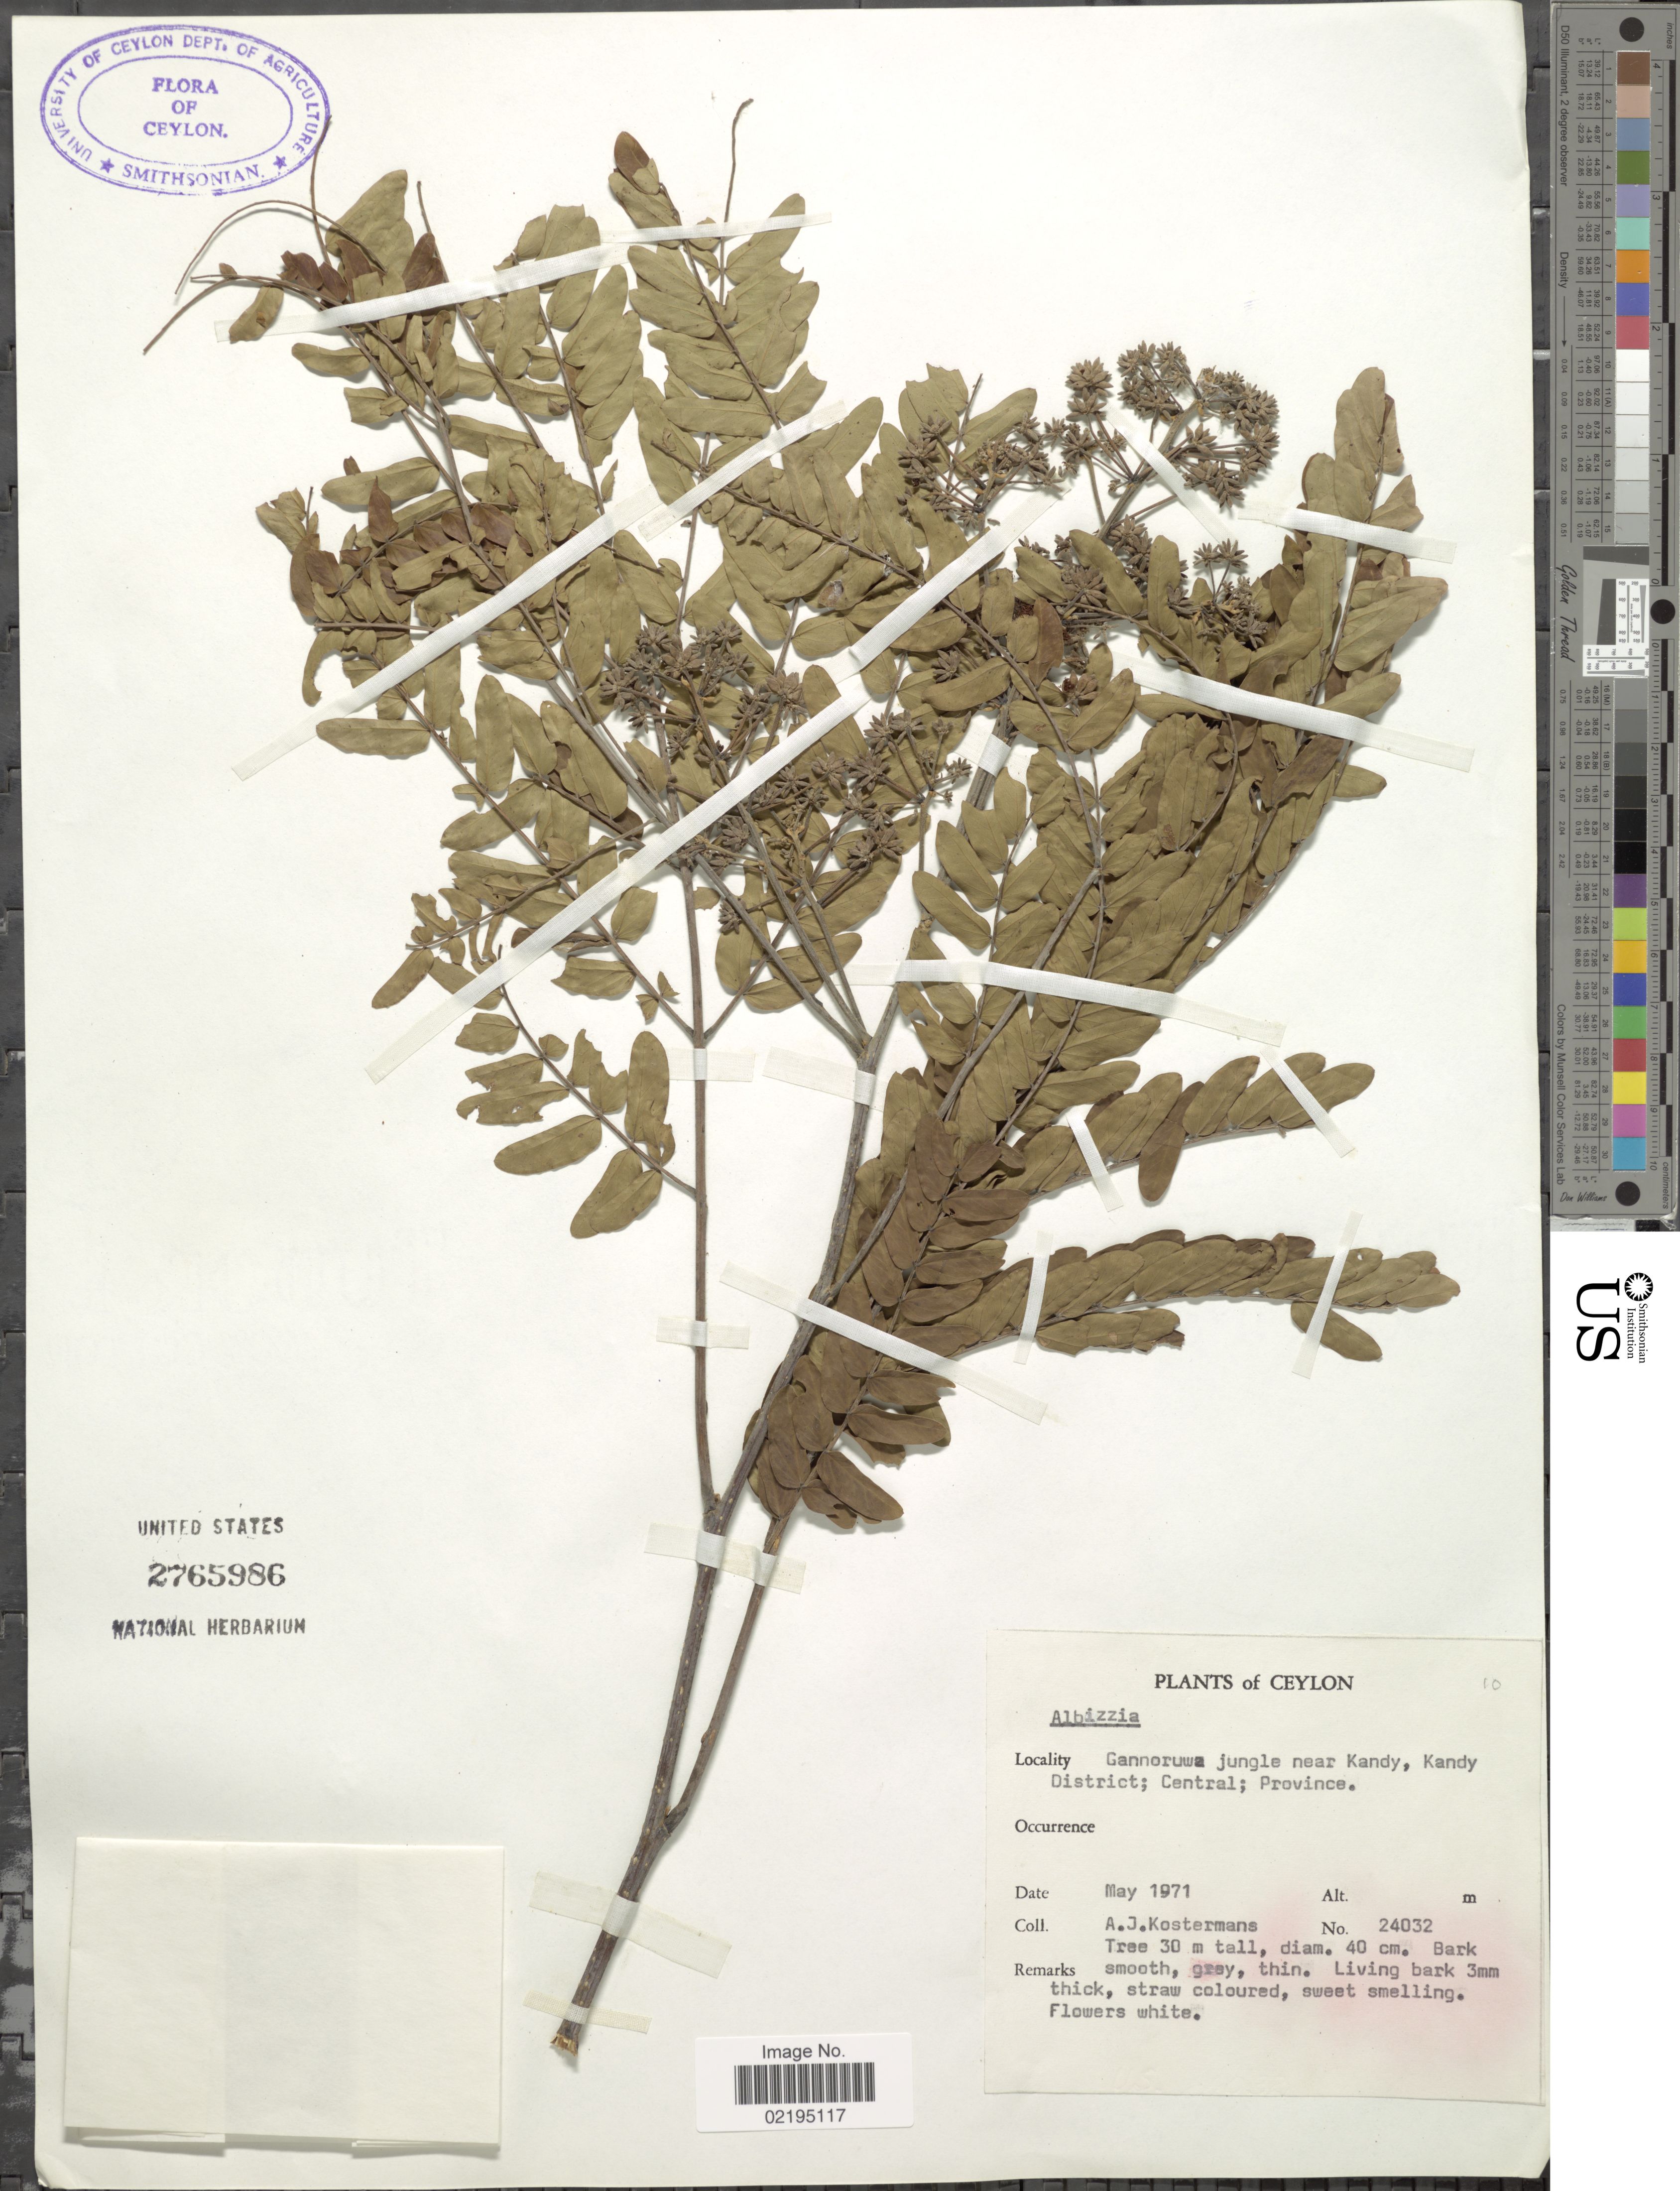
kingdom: Plantae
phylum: Tracheophyta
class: Magnoliopsida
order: Fabales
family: Fabaceae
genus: Albizia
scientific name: Albizia sp.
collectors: A. J. G. Kostermans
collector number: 24032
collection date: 1971-05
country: Sri Lanka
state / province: Central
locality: Ceylon, Gannoruwa jungle near Kandy, Kandy District.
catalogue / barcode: US 2765986